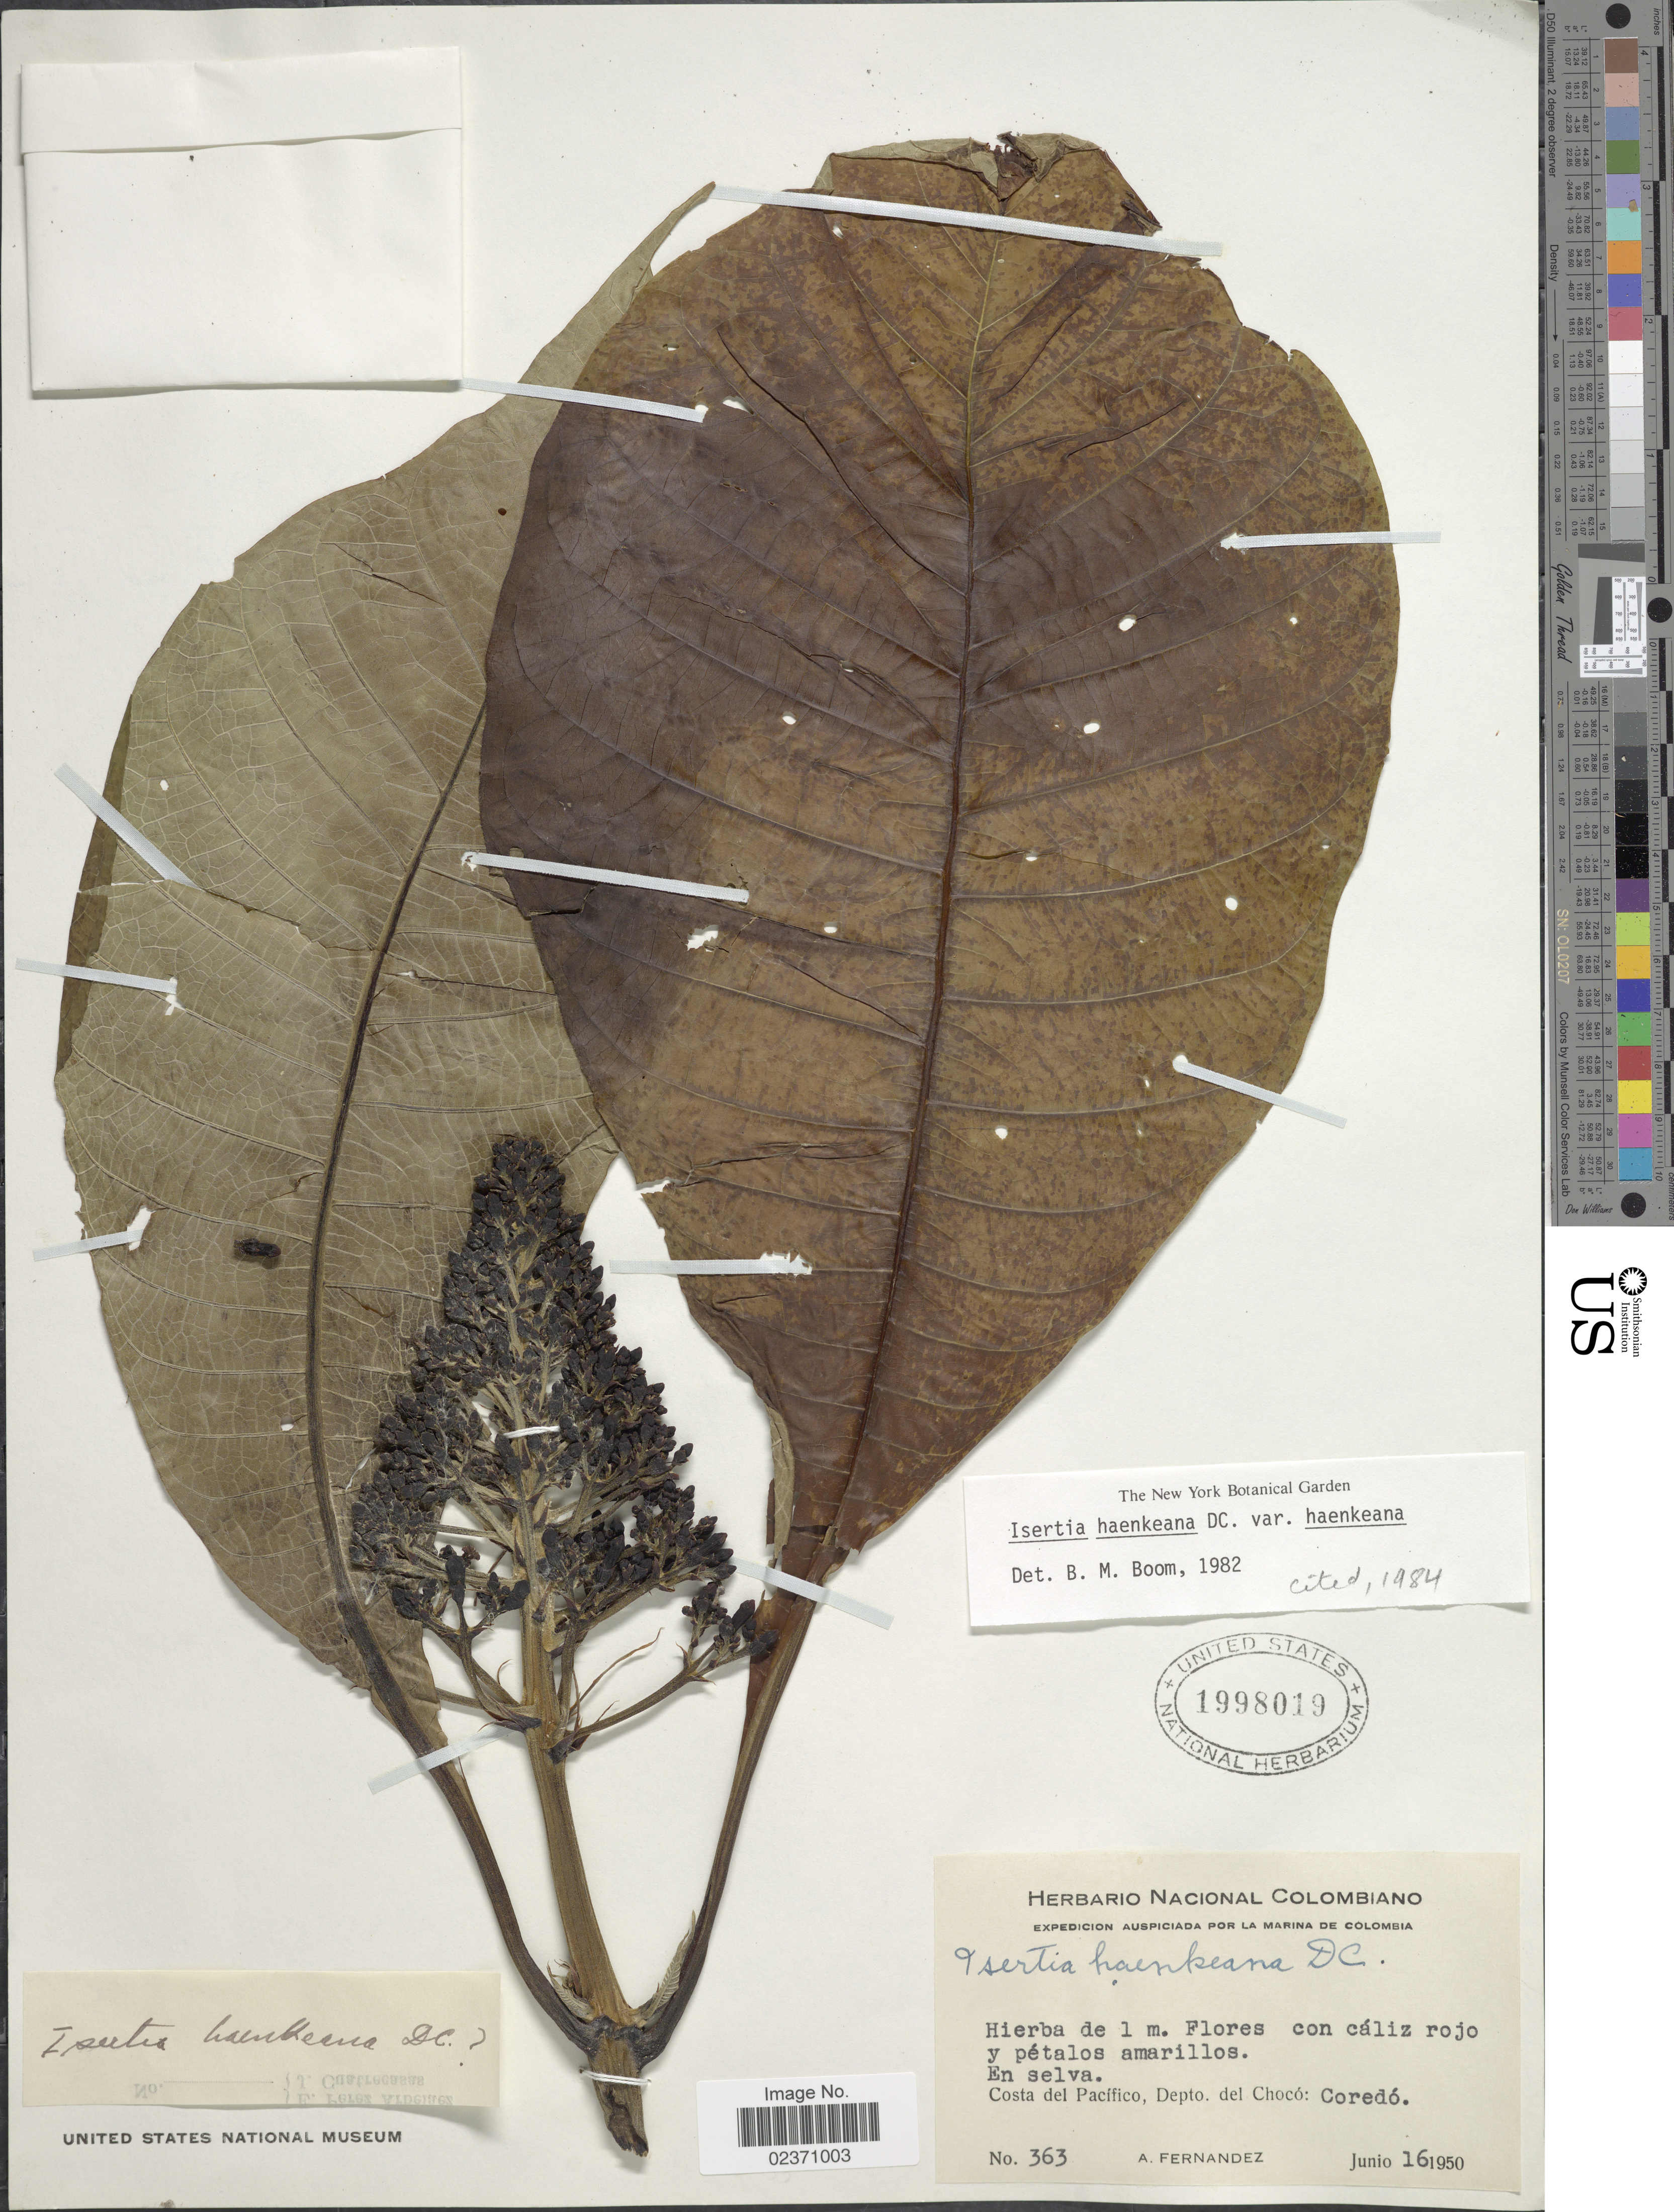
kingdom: Plantae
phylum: Tracheophyta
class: Magnoliopsida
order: Gentianales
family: Rubiaceae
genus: Isertia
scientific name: Isertia haenkeana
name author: DC.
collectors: A. Fernandez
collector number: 363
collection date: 1950-06-16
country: Colombia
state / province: Chocó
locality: Costa del Pacifico, Depto. del Choco: Coredo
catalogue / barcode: US 1998019